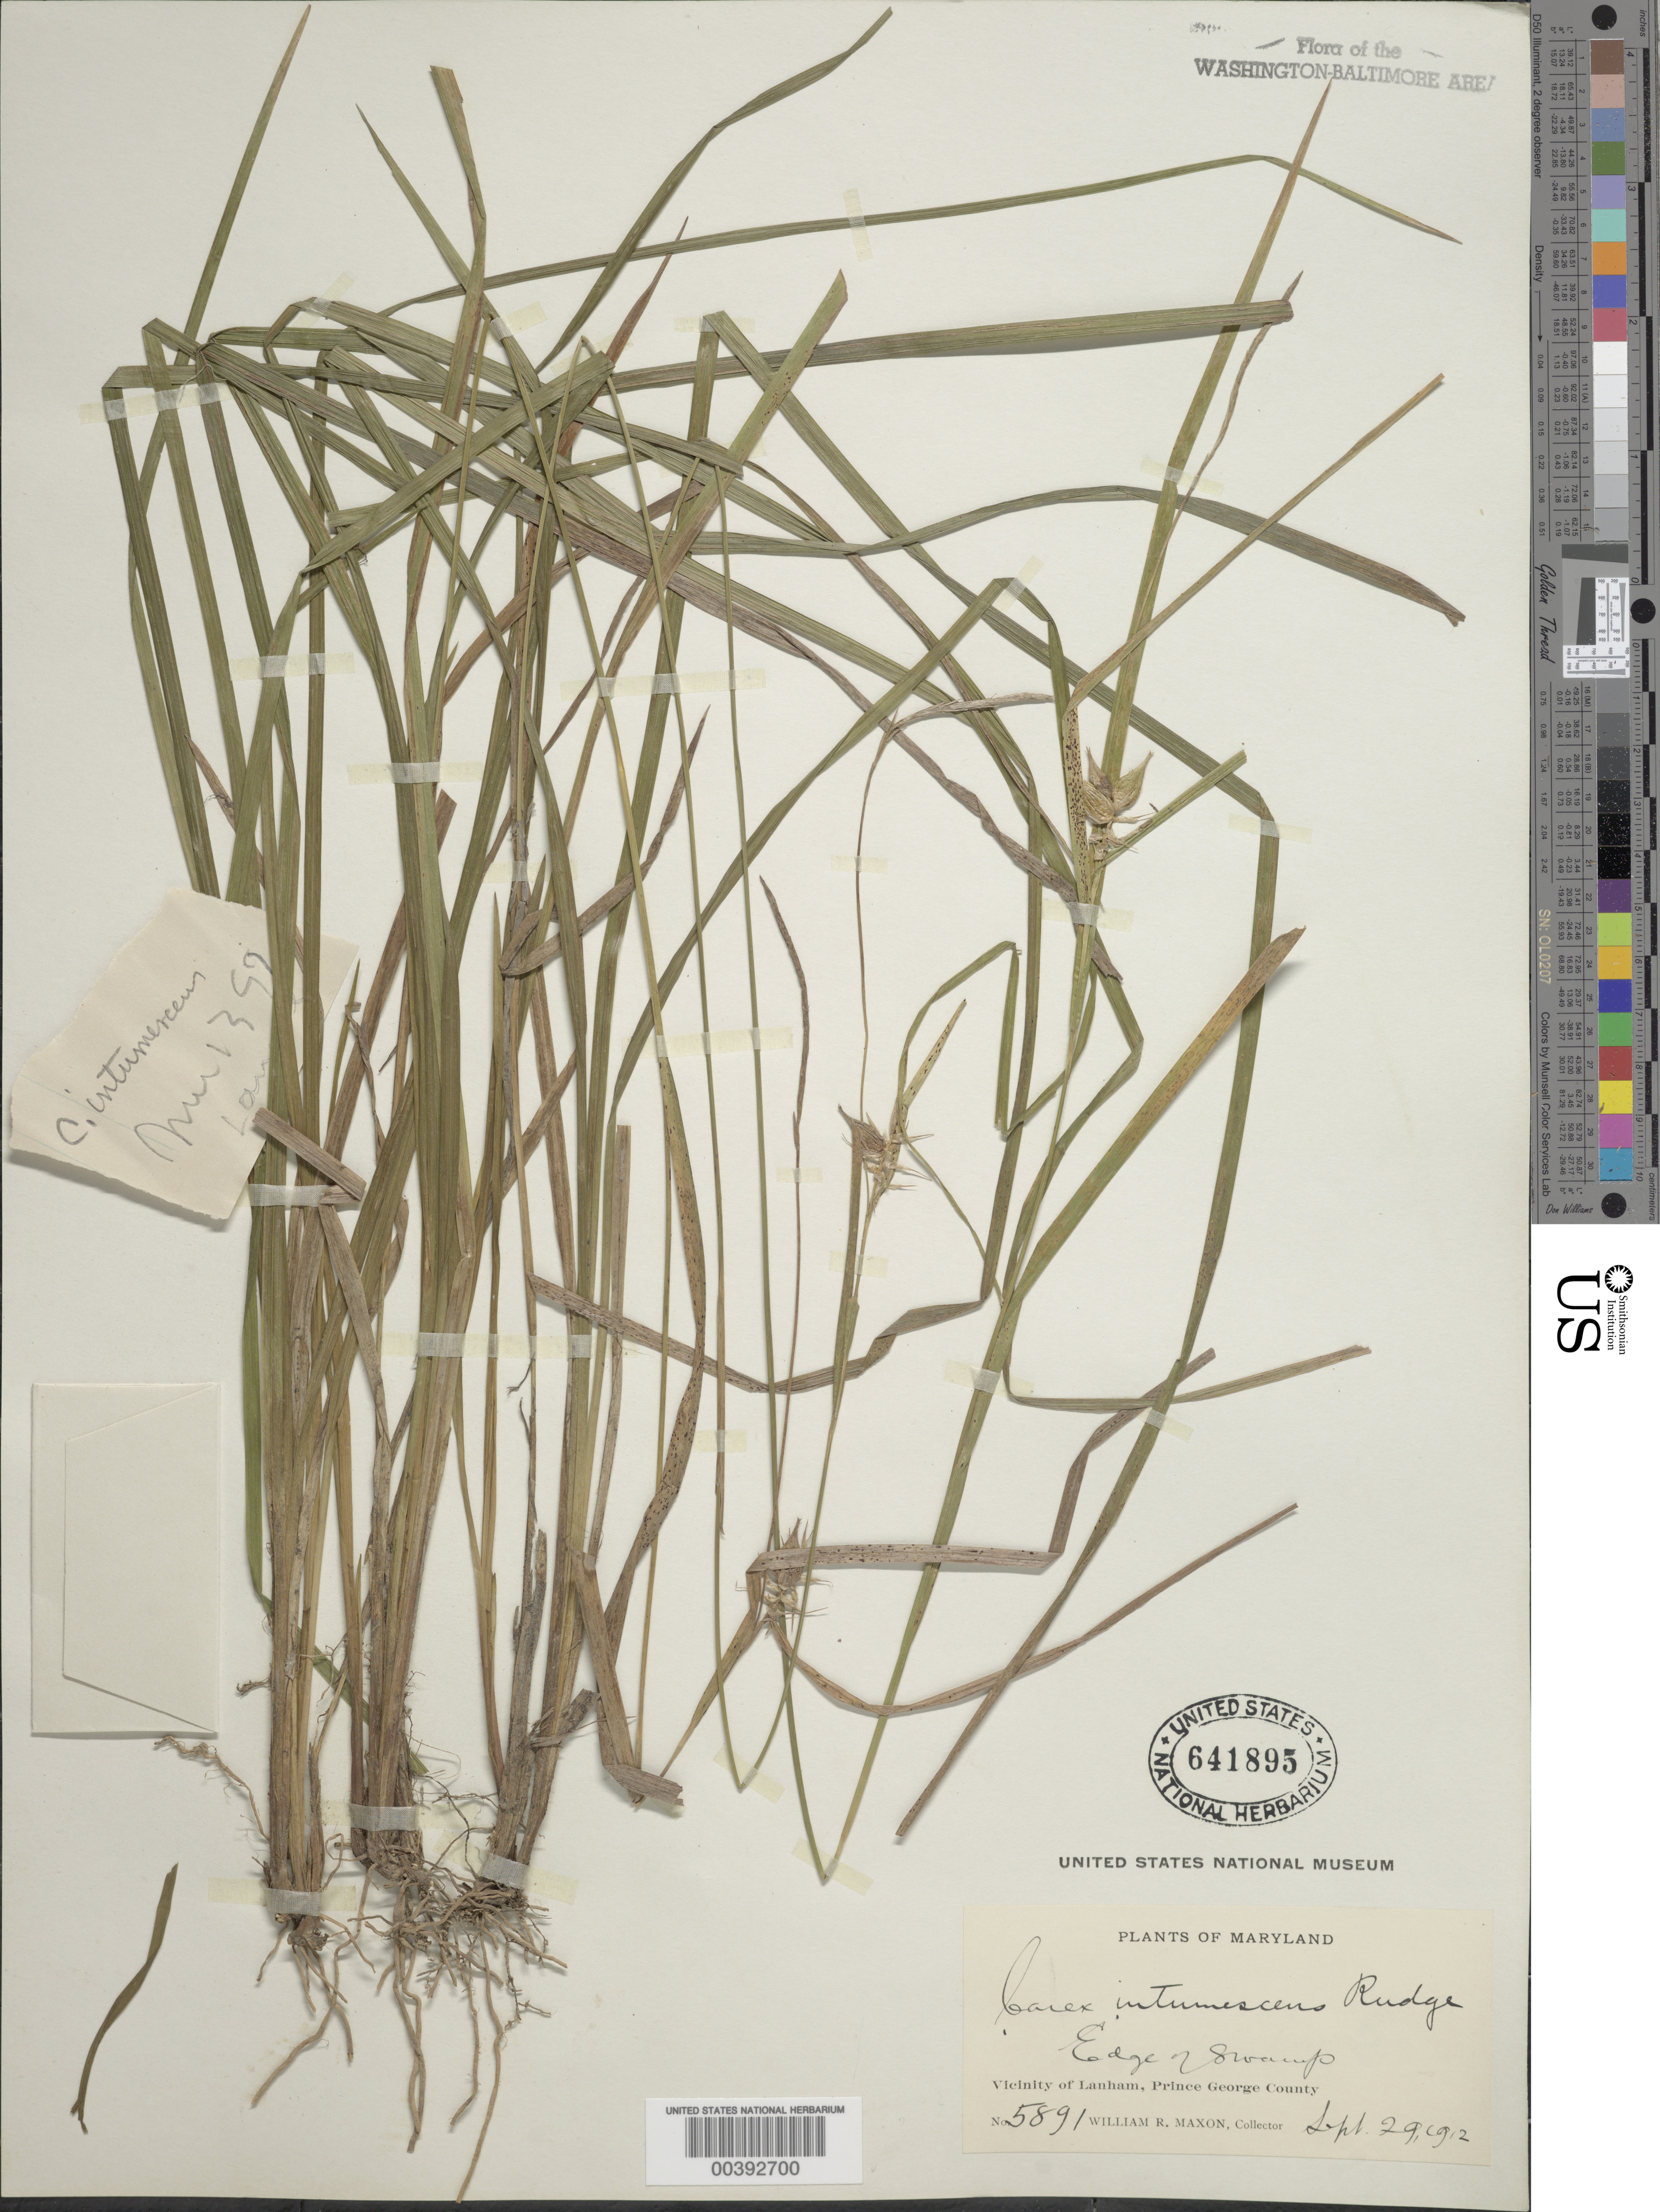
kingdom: Plantae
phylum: Tracheophyta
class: Liliopsida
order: Poales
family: Cyperaceae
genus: Carex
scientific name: Carex intumescens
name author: Rudge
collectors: W. R. Maxon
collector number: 5891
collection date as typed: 29 Sep 1912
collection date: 1912-09-29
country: United States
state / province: Maryland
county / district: Prince George's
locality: Lanham vicinity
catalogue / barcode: US 641895